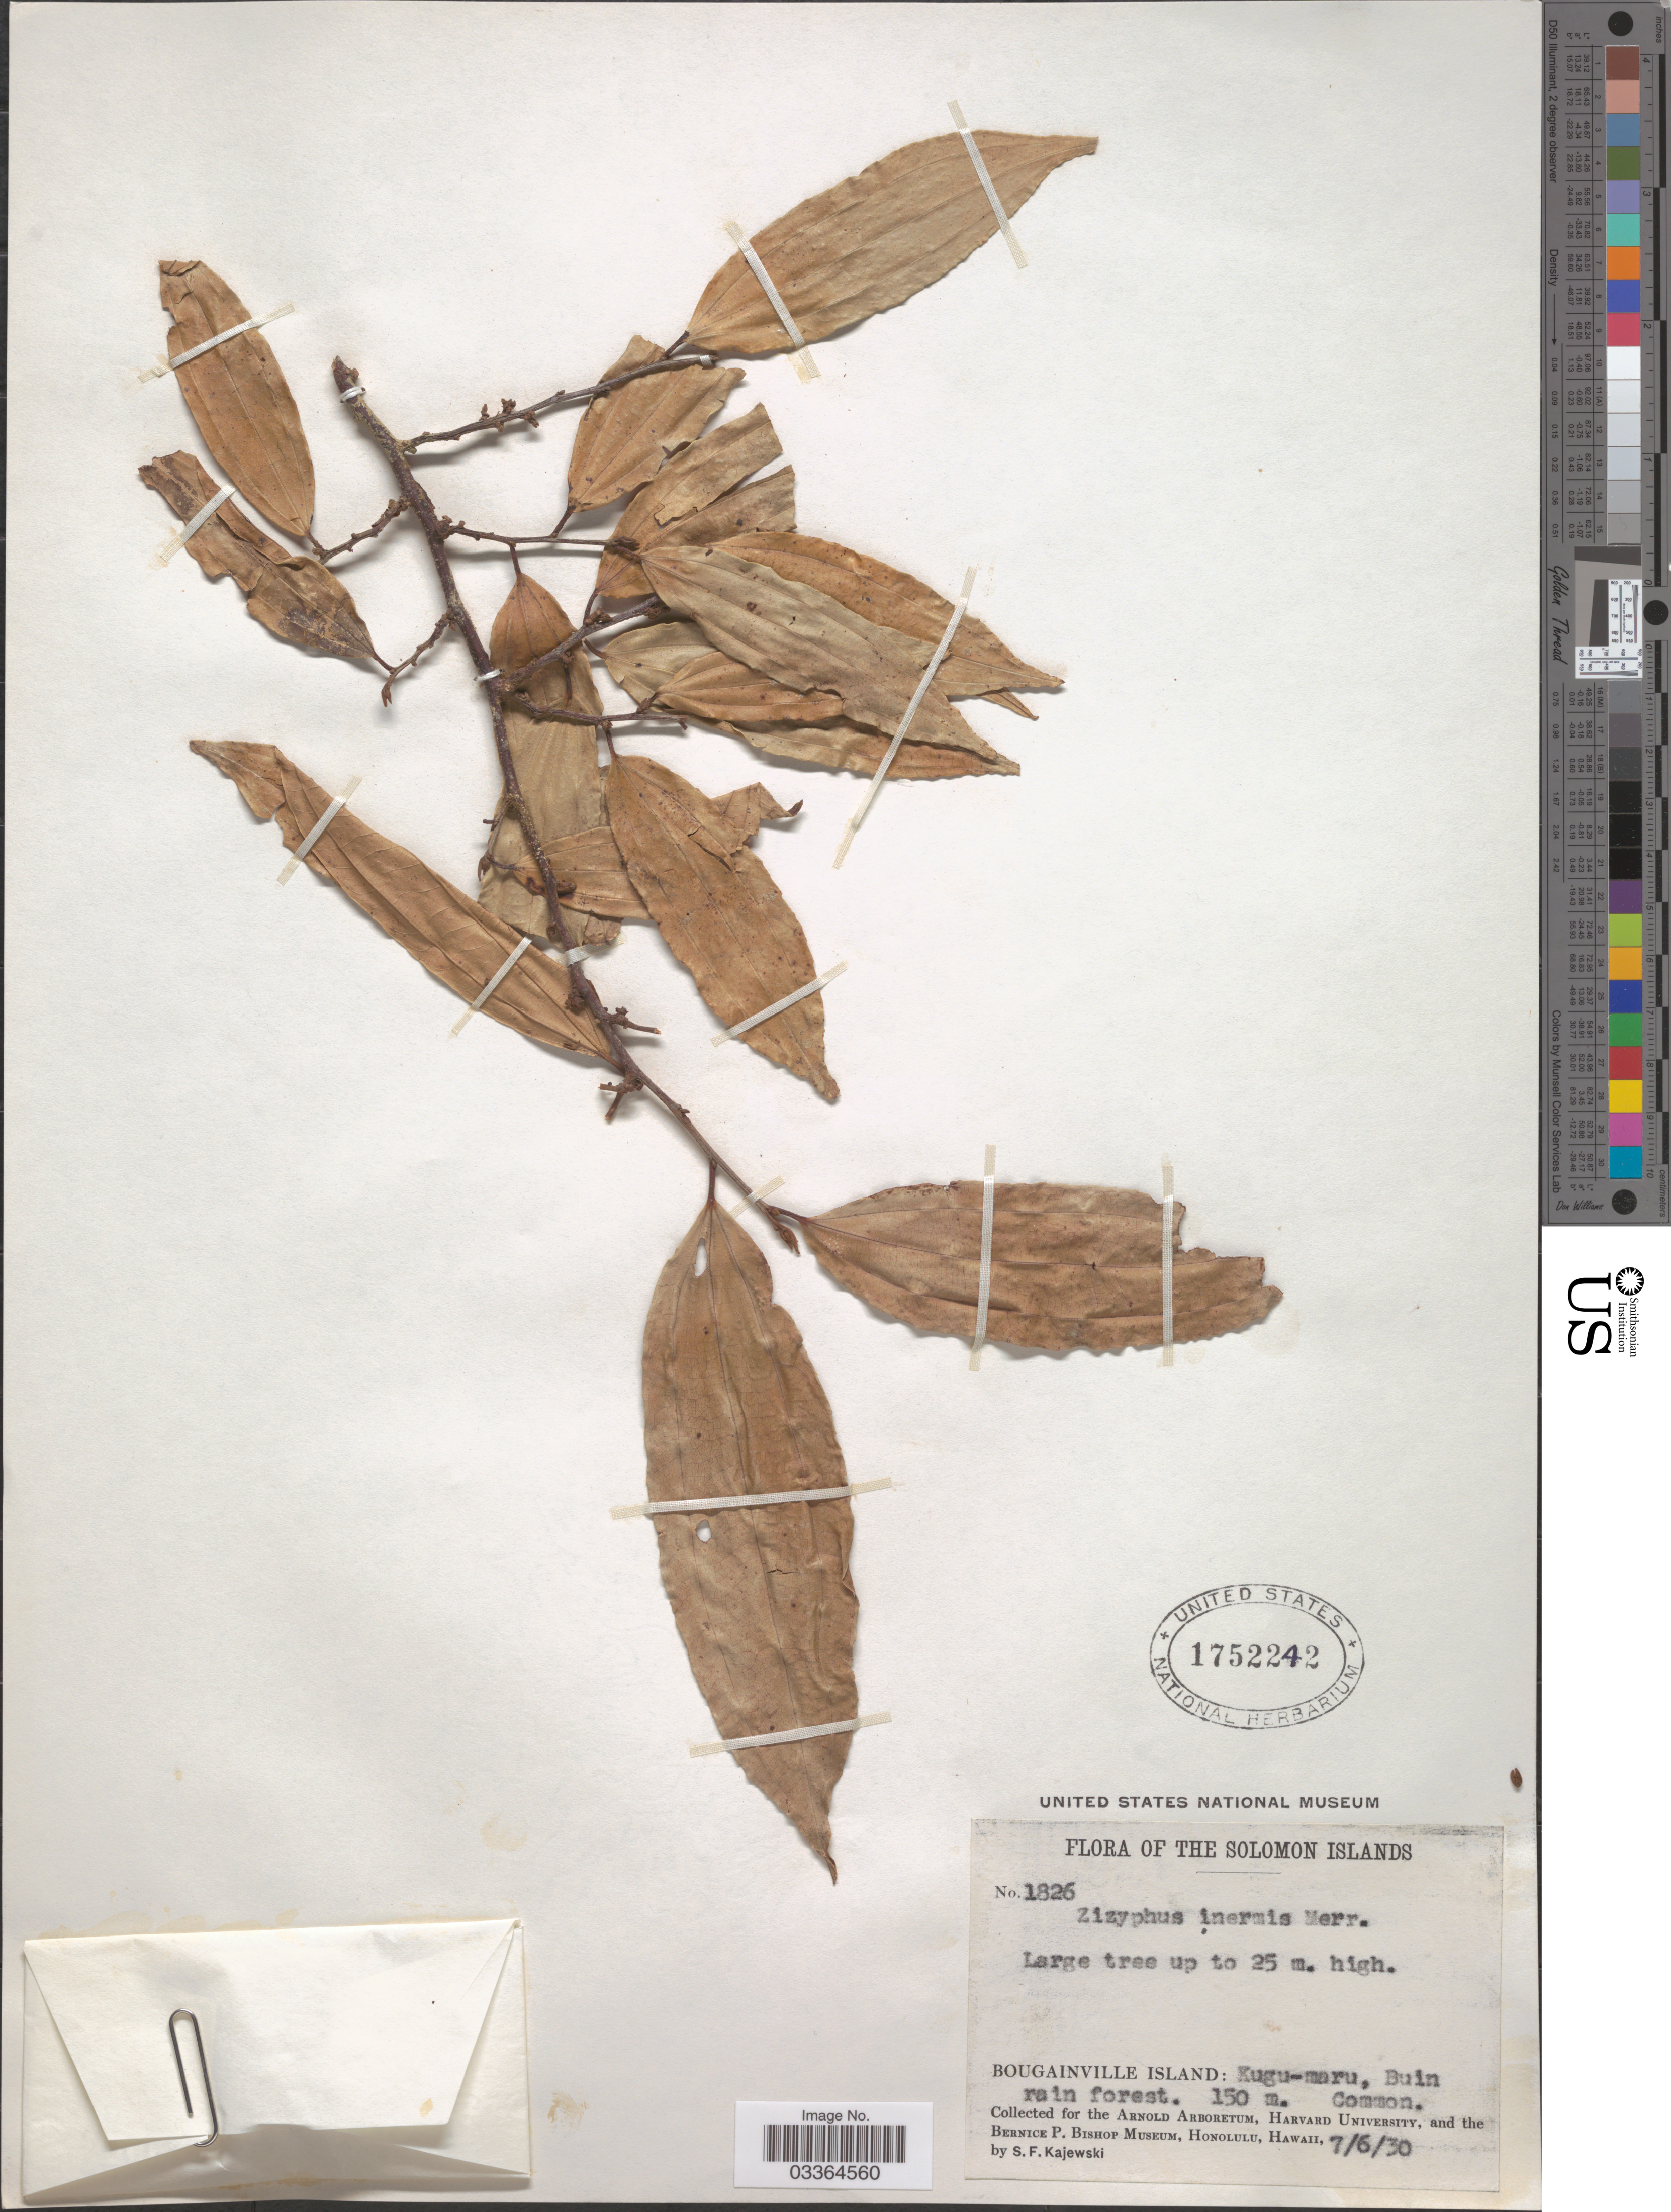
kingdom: Plantae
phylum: Tracheophyta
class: Magnoliopsida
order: Rosales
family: Rhamnaceae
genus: Ziziphus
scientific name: Ziziphus inermis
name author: Merr.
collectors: S. Kajewski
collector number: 1826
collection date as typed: Transcribed d/m/y: 7/6/30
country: Papua New Guinea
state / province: Bougainville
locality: The Solomon Islands. Bougainville Island: Kugu-maru, Buin rain forest.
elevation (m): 150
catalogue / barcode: US 1752242